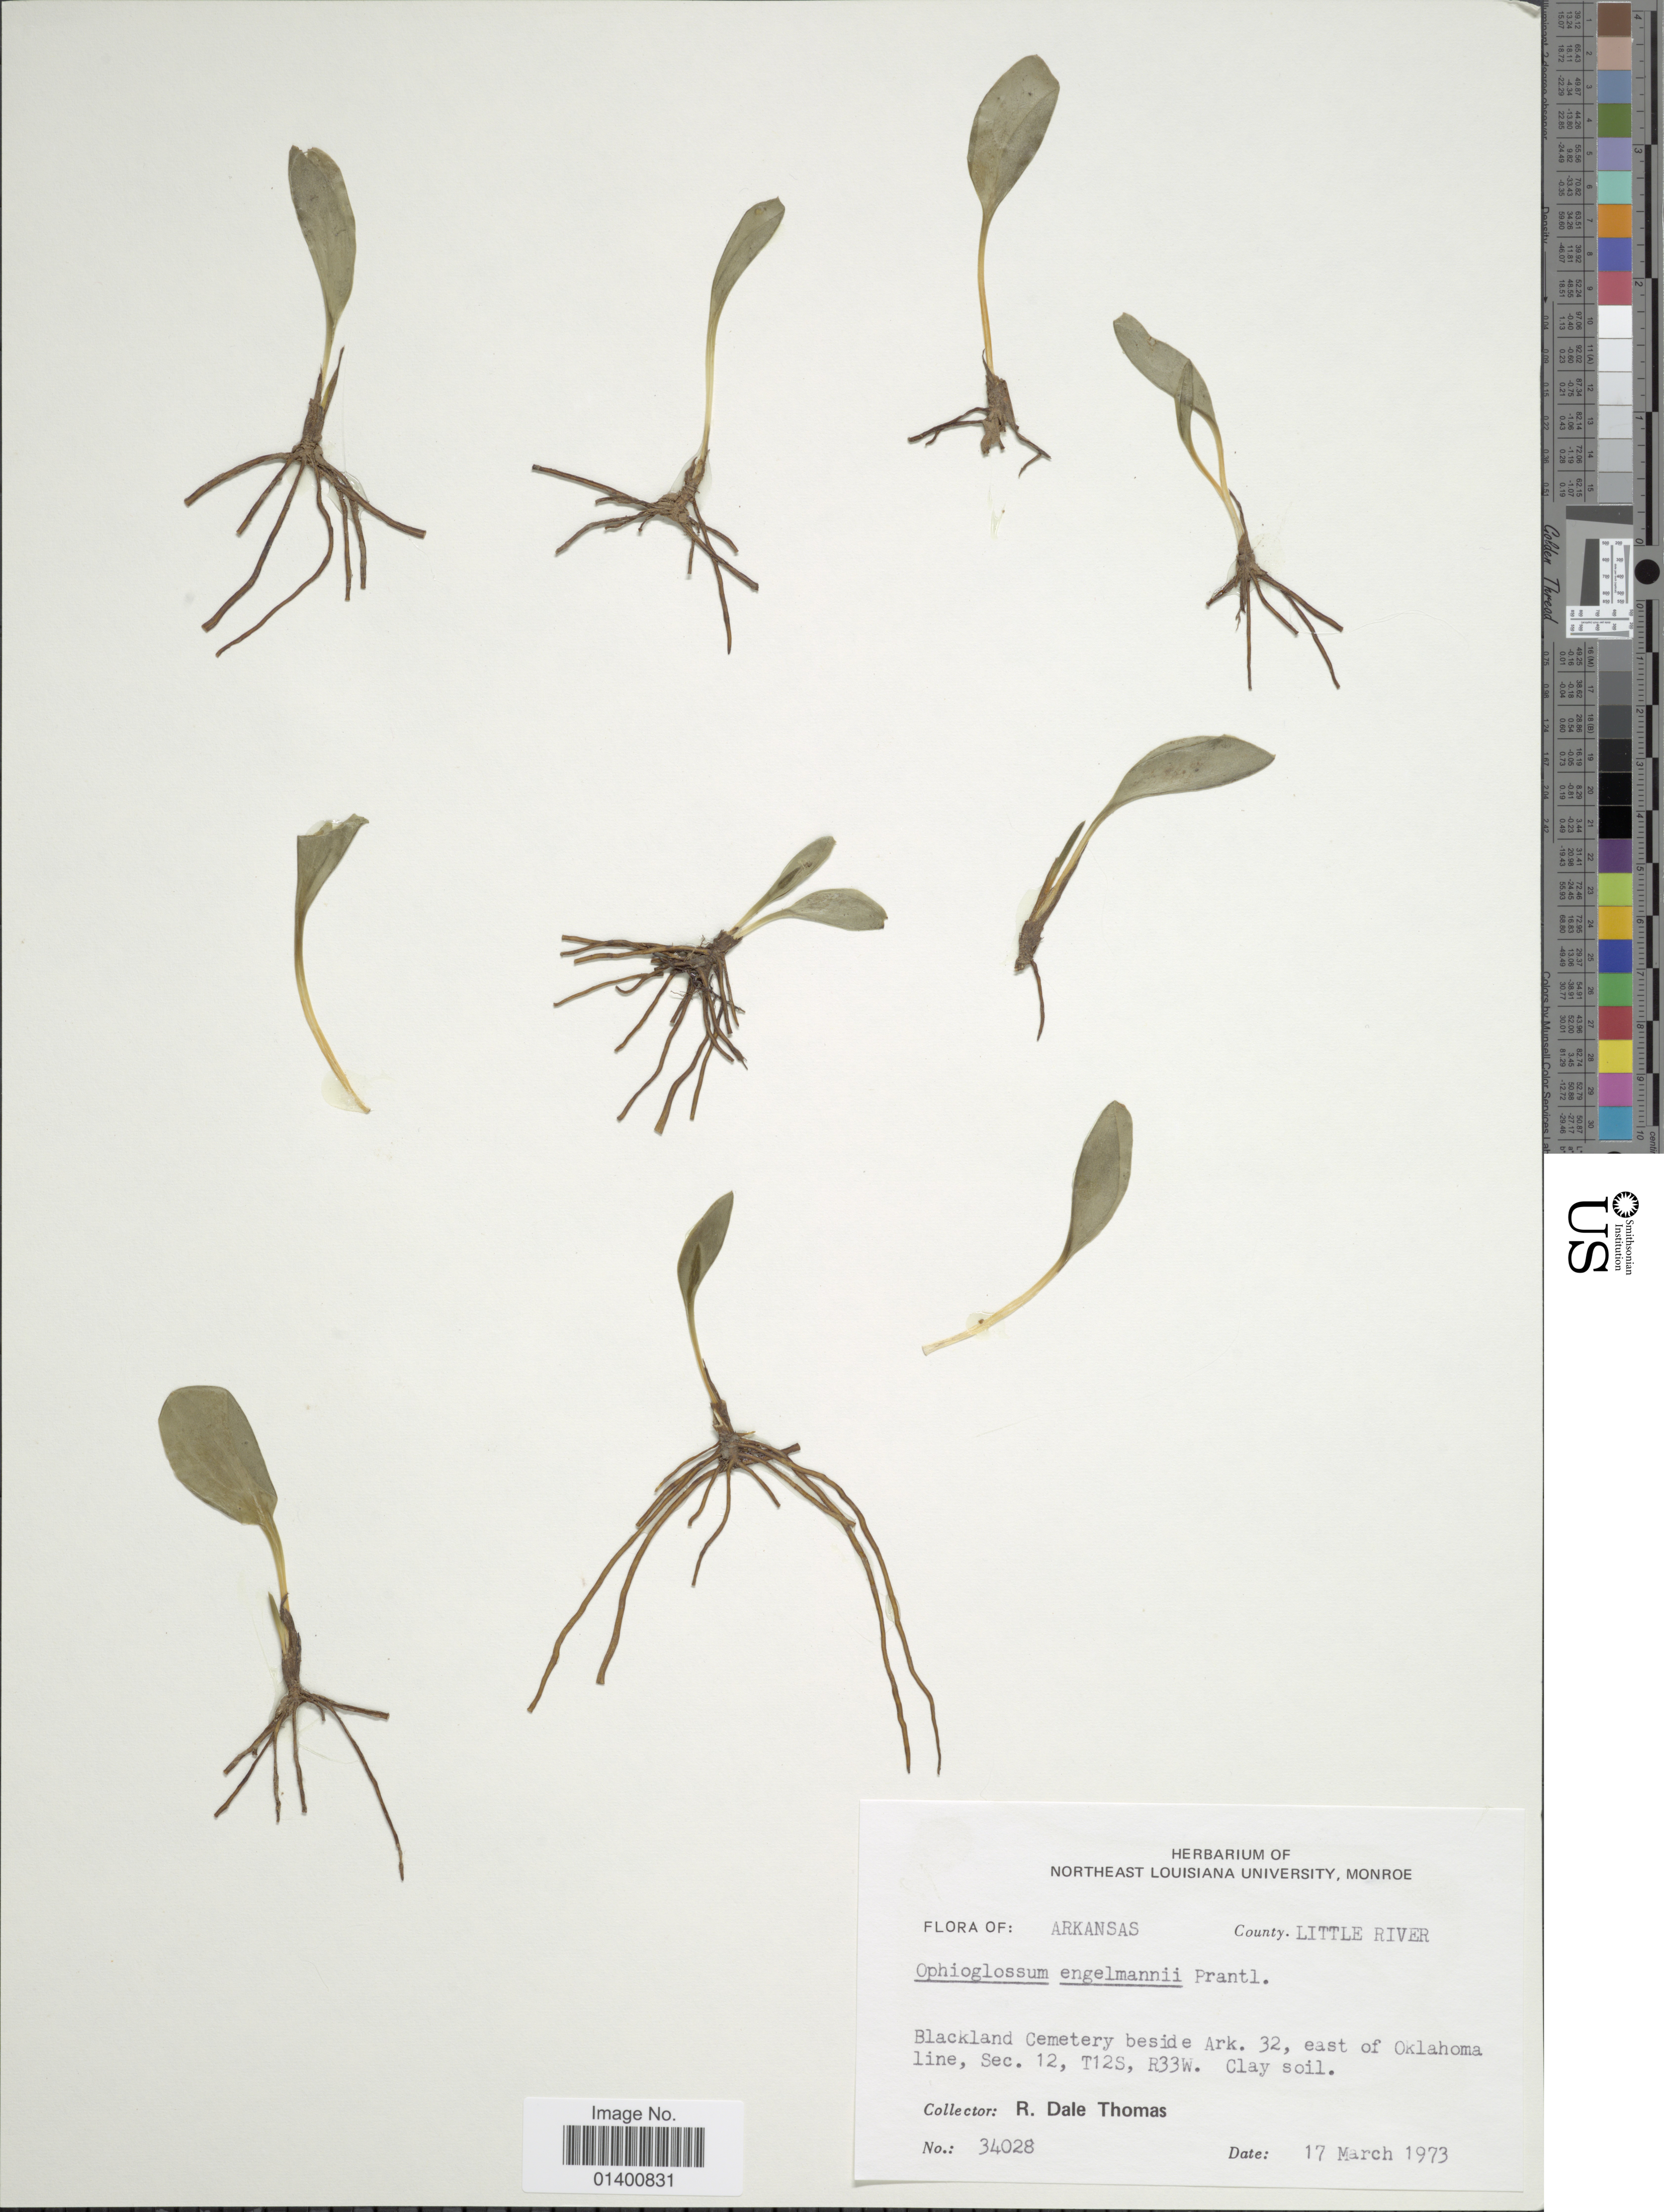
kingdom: Plantae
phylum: Tracheophyta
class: Polypodiopsida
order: Ophioglossales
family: Ophioglossaceae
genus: Ophioglossum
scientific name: Ophioglossum engelmannii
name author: Prantl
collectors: R. Thomas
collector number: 34028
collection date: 1973-03-17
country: United States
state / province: Arkansas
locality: County Little River, Blackland Cemetery beside Ark. 32, east of Oklahoma line, Sec. 12, T12S, R33W